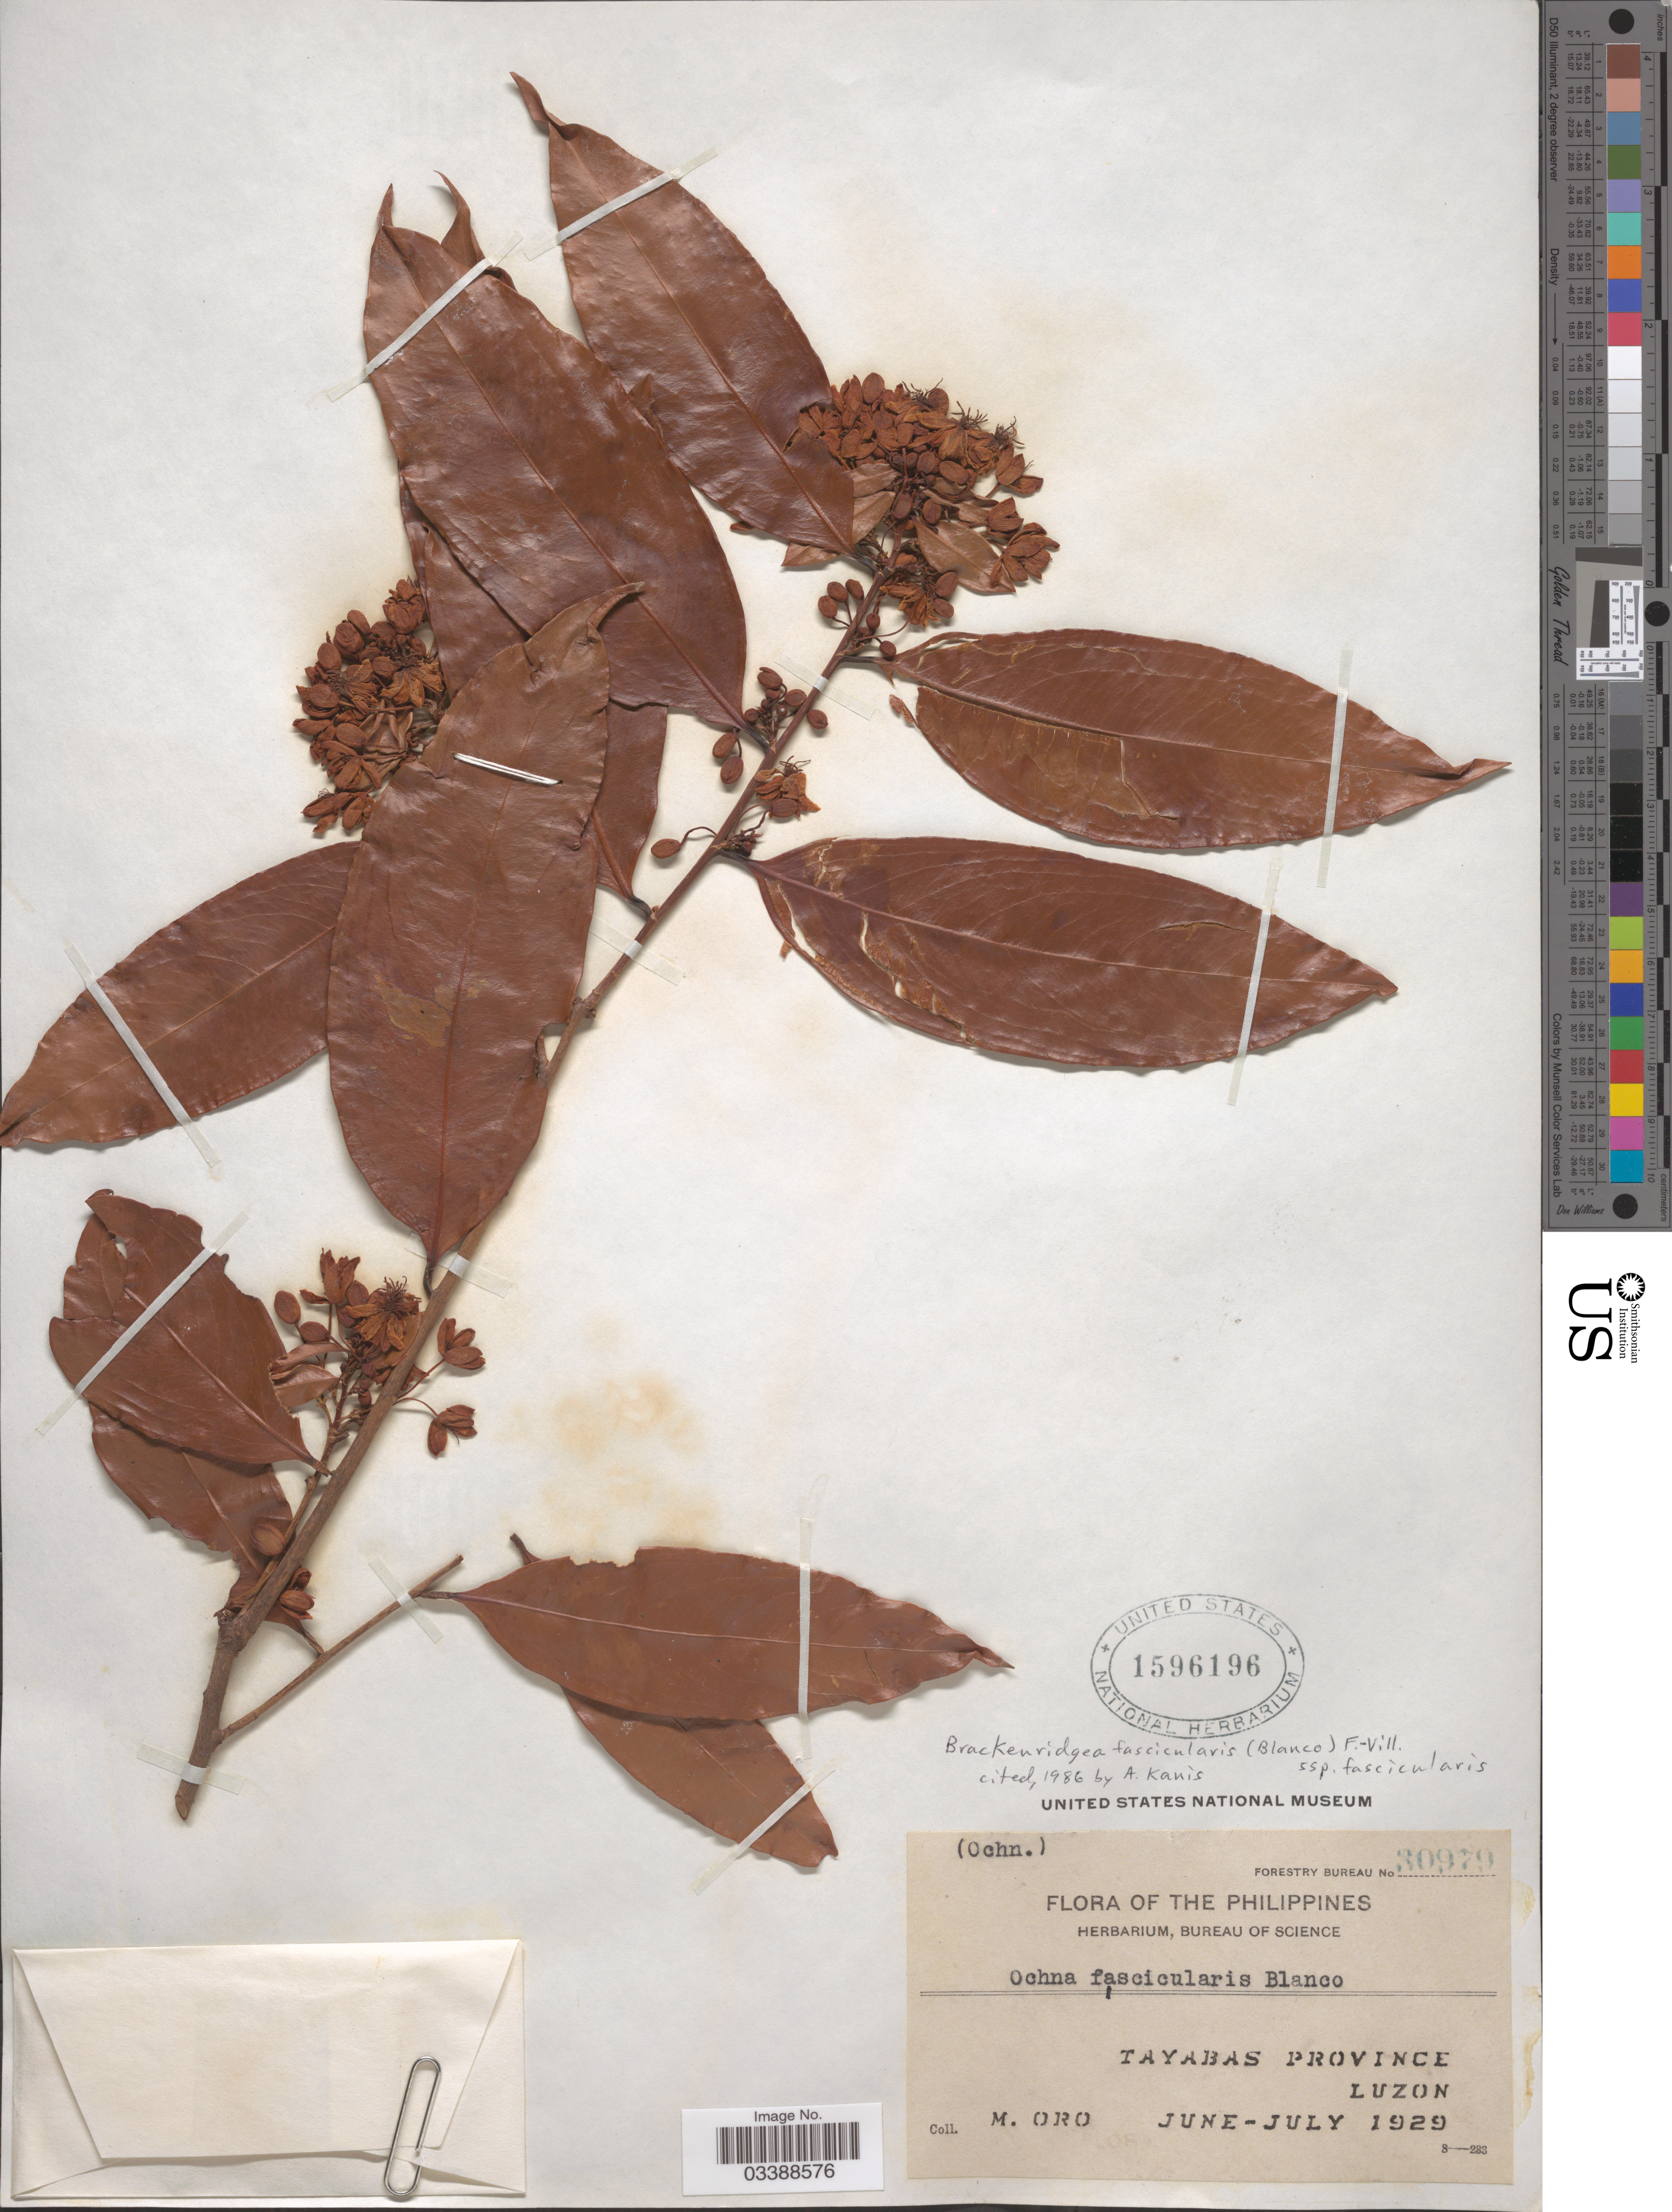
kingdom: Plantae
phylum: Tracheophyta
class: Magnoliopsida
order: Malpighiales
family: Ochnaceae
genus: Brackenridgea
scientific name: Brackenridgea fascicularis subsp. fascicularis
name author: (Blanco) Kanis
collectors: M. Oro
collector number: Forestry Bureau 30979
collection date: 1929-06/1929-07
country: Philippines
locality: Tayabas Province, Luzon.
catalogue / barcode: US 1596196